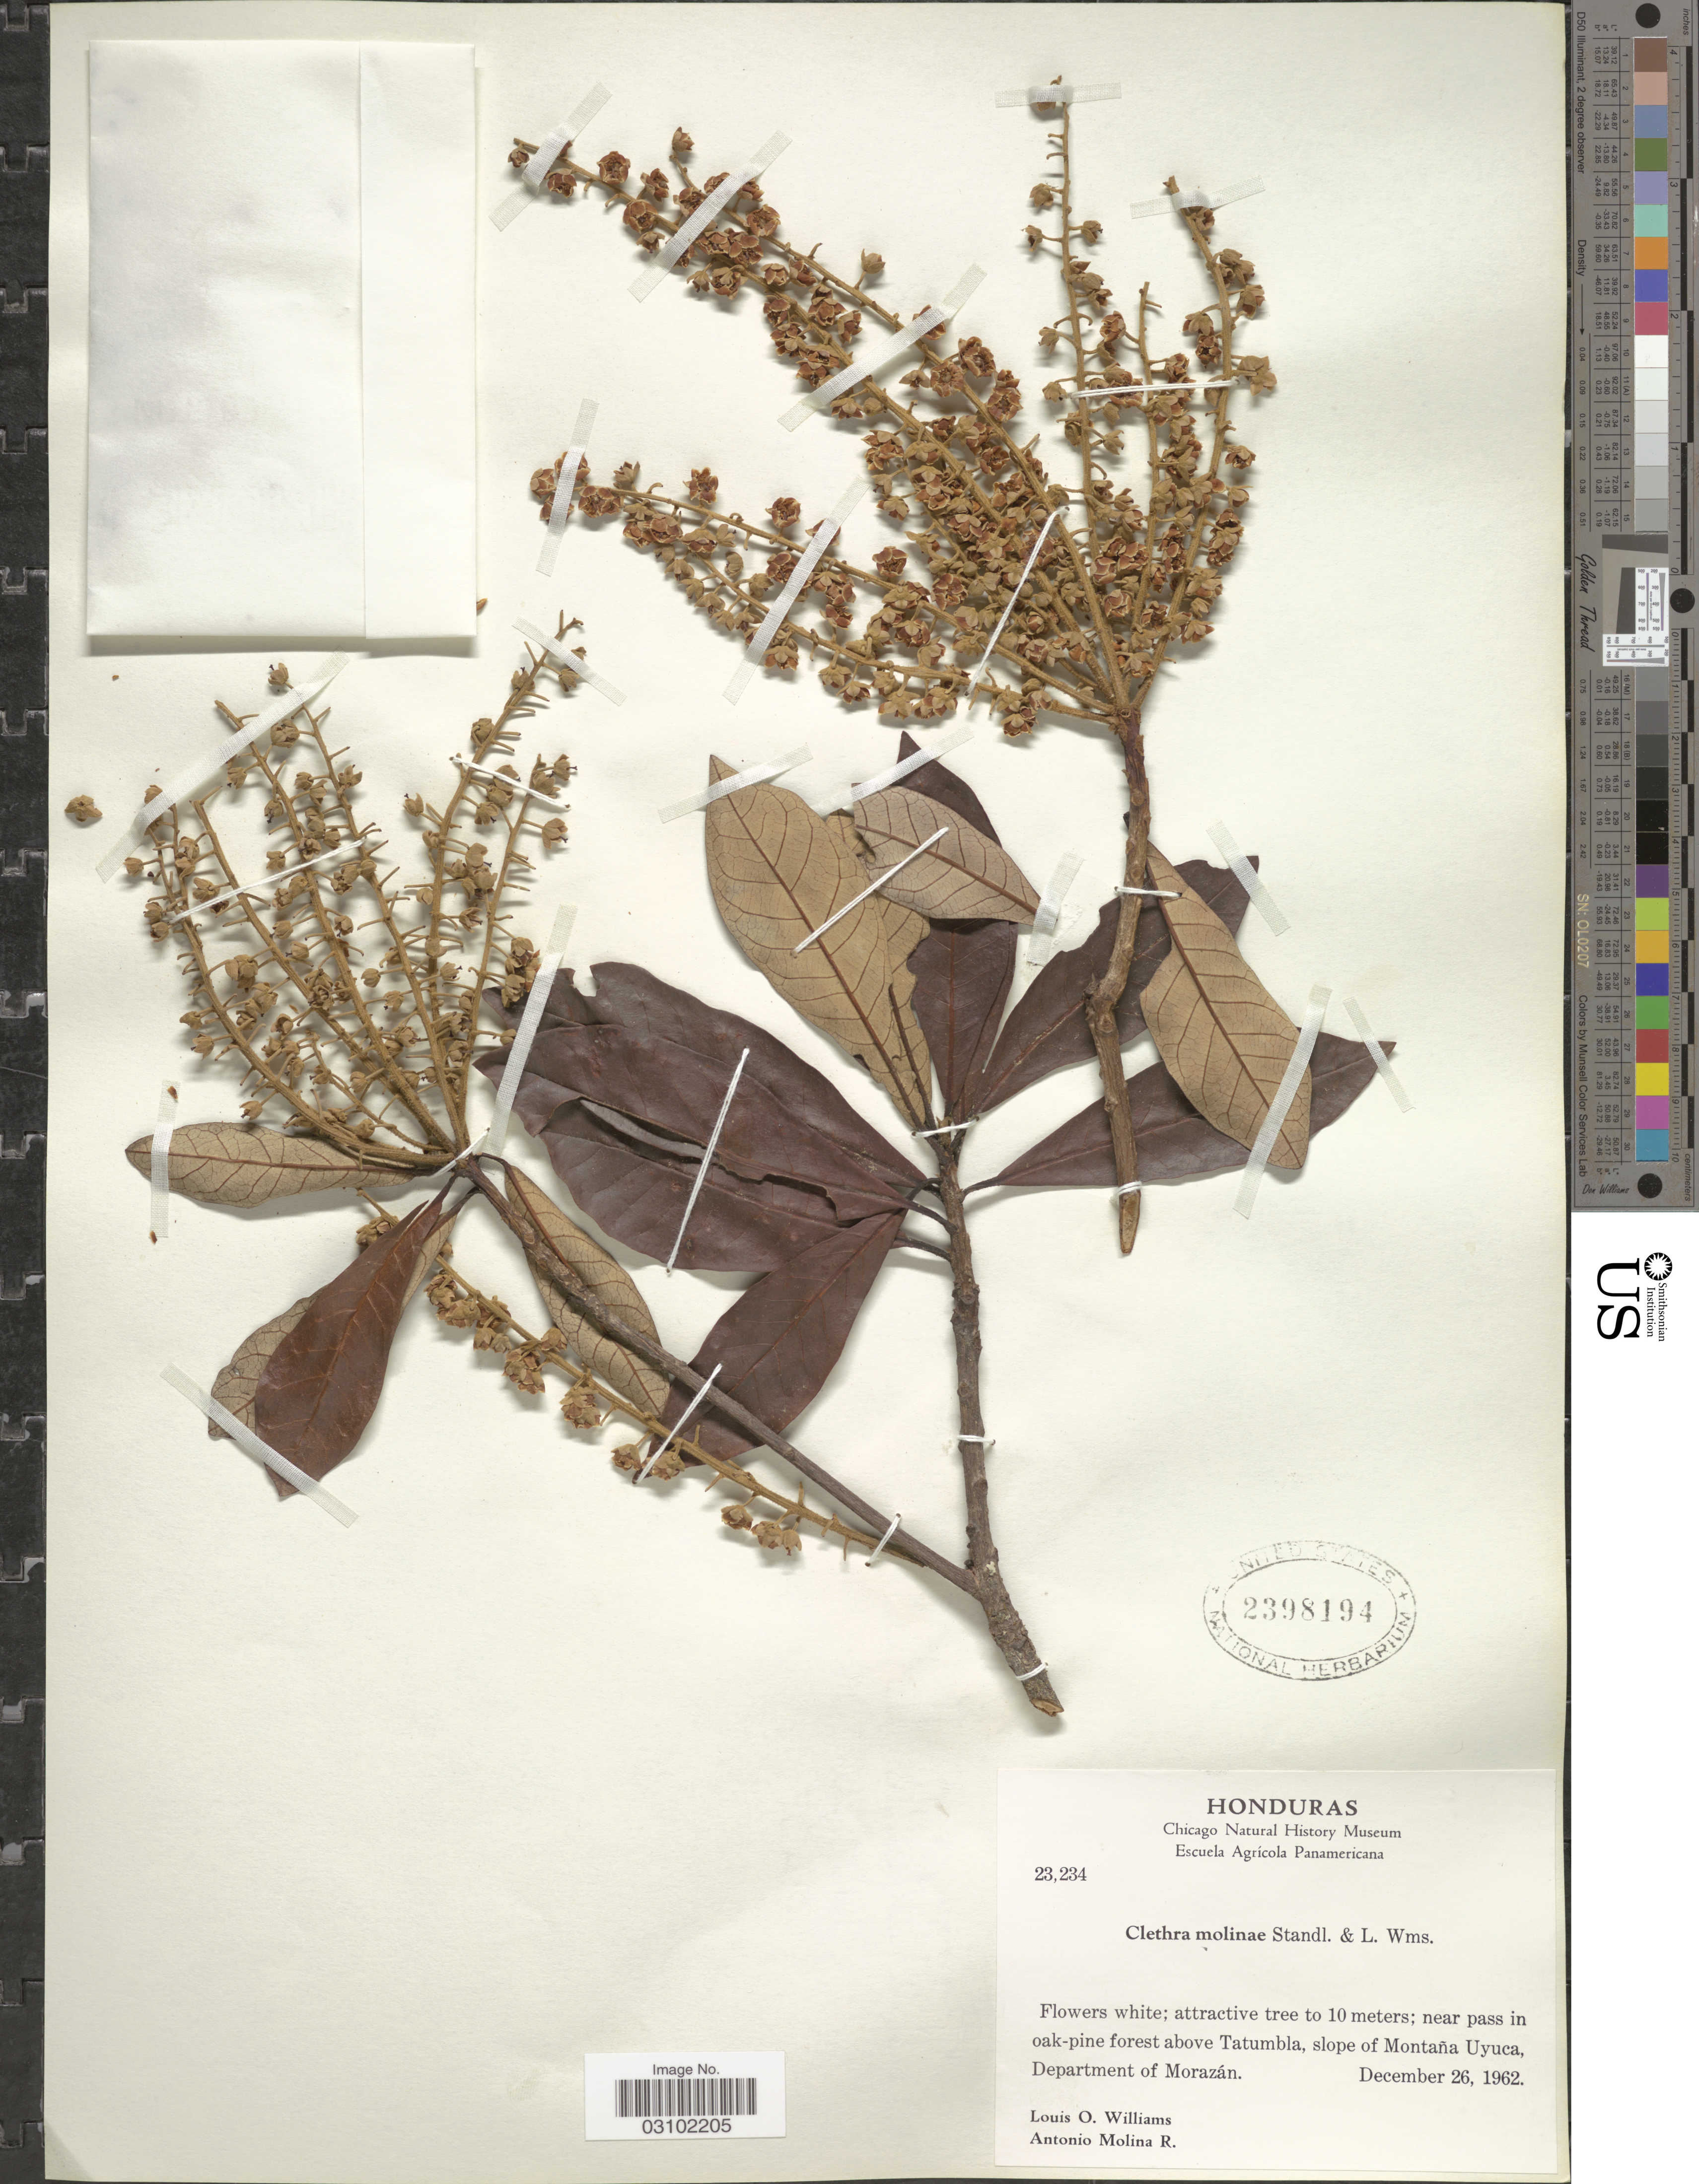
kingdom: Plantae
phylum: Tracheophyta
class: Magnoliopsida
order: Ericales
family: Clethraceae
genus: Clethra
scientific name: Clethra molinae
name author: Standl. & L.O. Williams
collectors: L. O. Williams & A. Molina R.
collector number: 23234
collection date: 1962-12-26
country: Honduras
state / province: Fco. Morazán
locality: Near pass in oak-pine forest above Tatumbla, slope of Montaña Uyuca, Department of Morazán.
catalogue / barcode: US 2398194